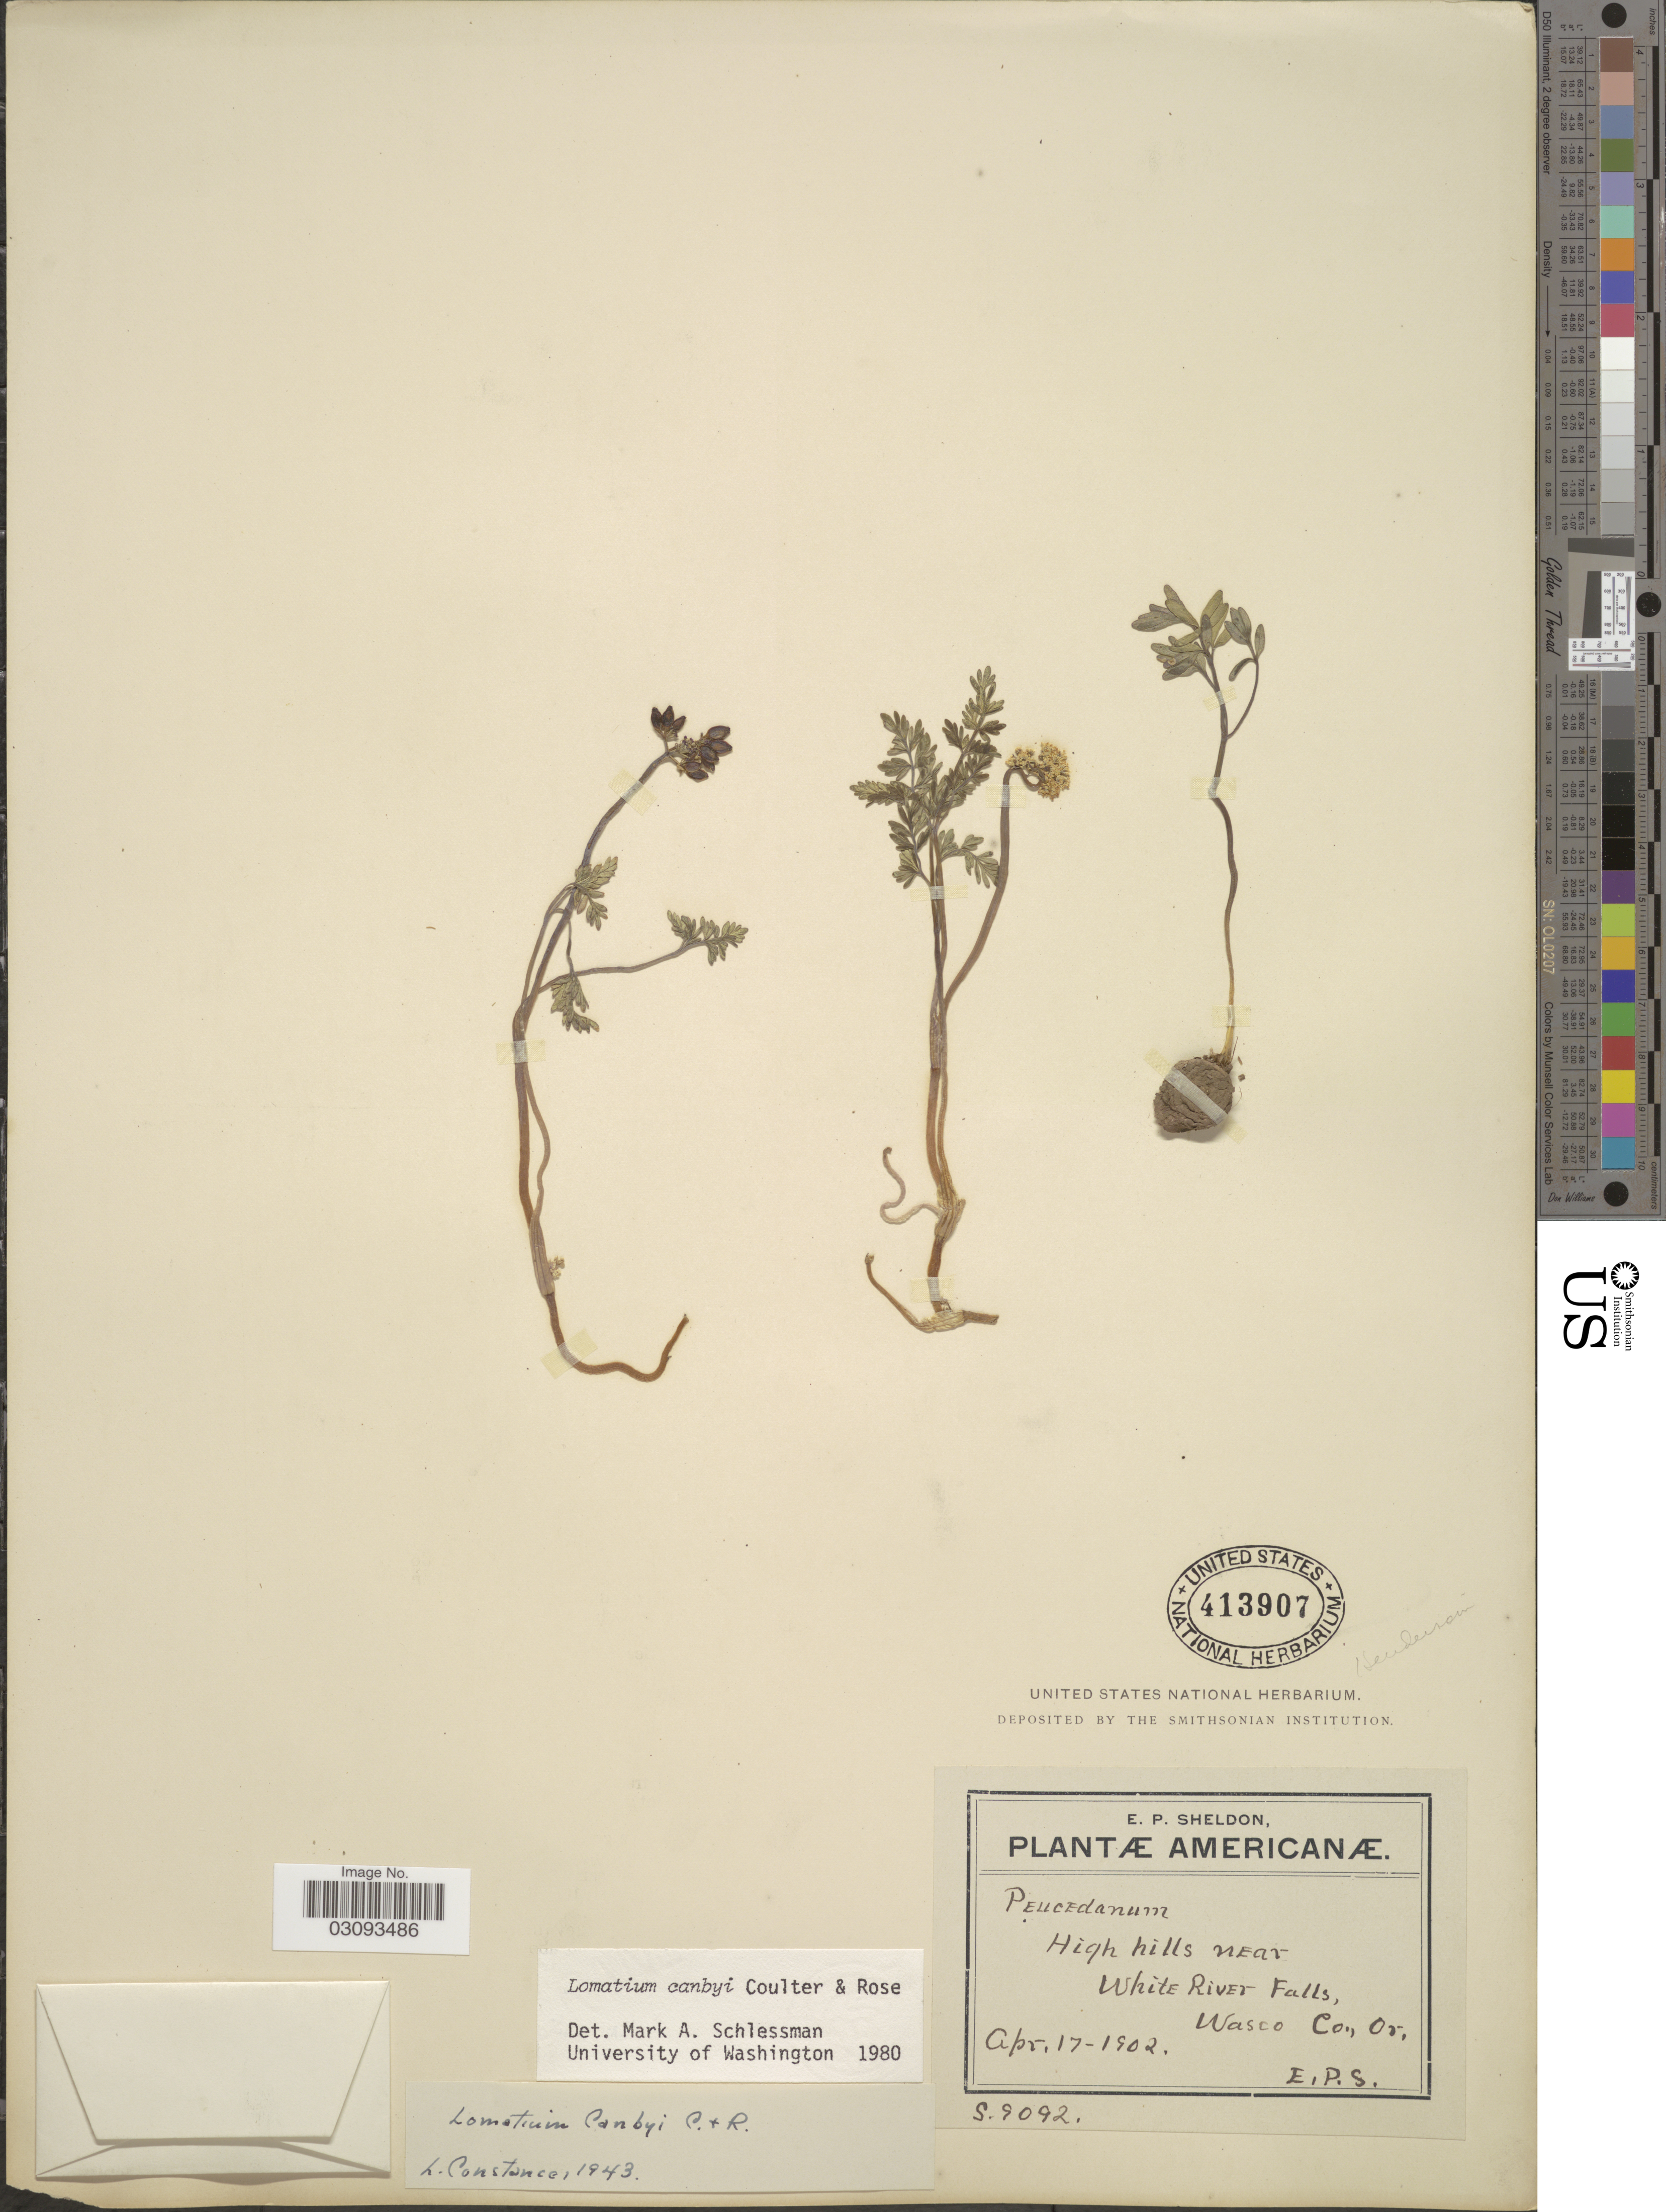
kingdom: Plantae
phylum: Tracheophyta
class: Magnoliopsida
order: Apiales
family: Apiaceae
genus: Lomatium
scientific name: Lomatium canbyi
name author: (J.M. Coult. & Rose) J.M. Coult. & Rose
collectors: E. P. Sheldon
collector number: S9092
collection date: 1902-04-17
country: United States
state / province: Oregon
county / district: Wasco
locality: High hills near White River Falls, Wasco Co.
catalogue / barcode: US 413907